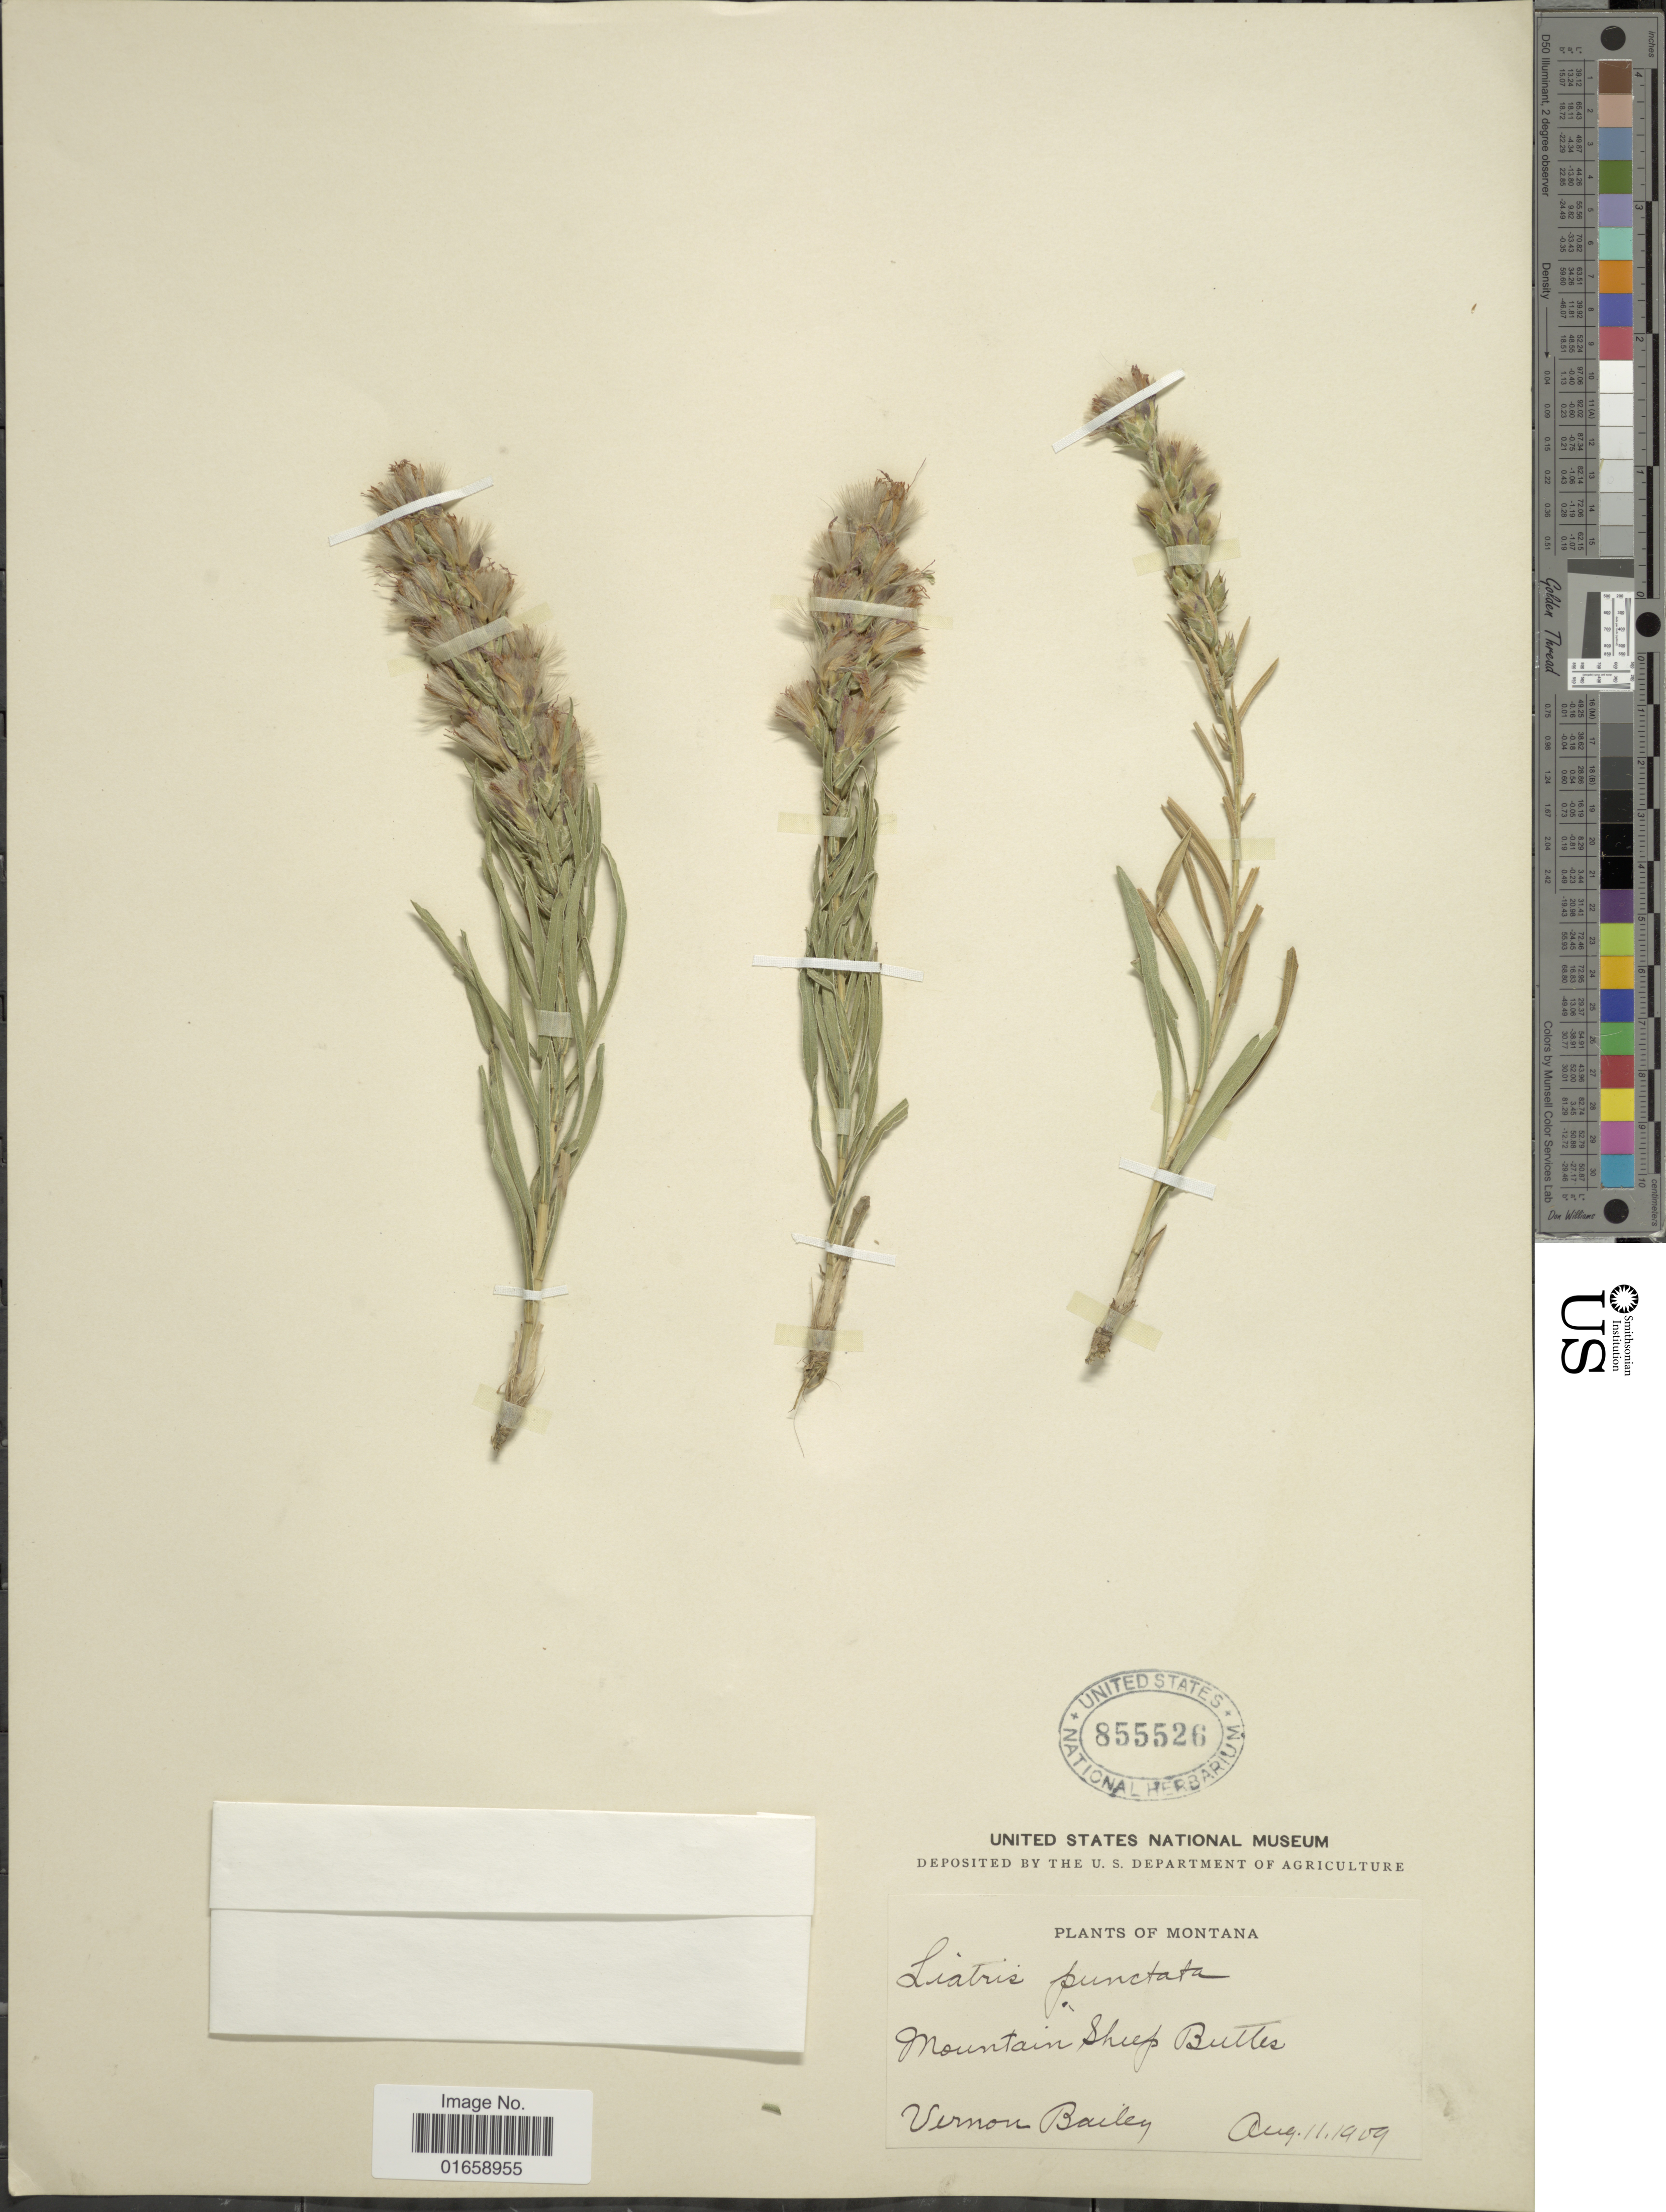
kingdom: Plantae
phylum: Tracheophyta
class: Magnoliopsida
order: Asterales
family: Asteraceae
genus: Liatris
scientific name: Liatris punctata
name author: Hook.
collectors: V. O. Bailey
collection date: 1909-08-11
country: United States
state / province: Montana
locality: Mountain Sheep Buttes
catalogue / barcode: US 855526